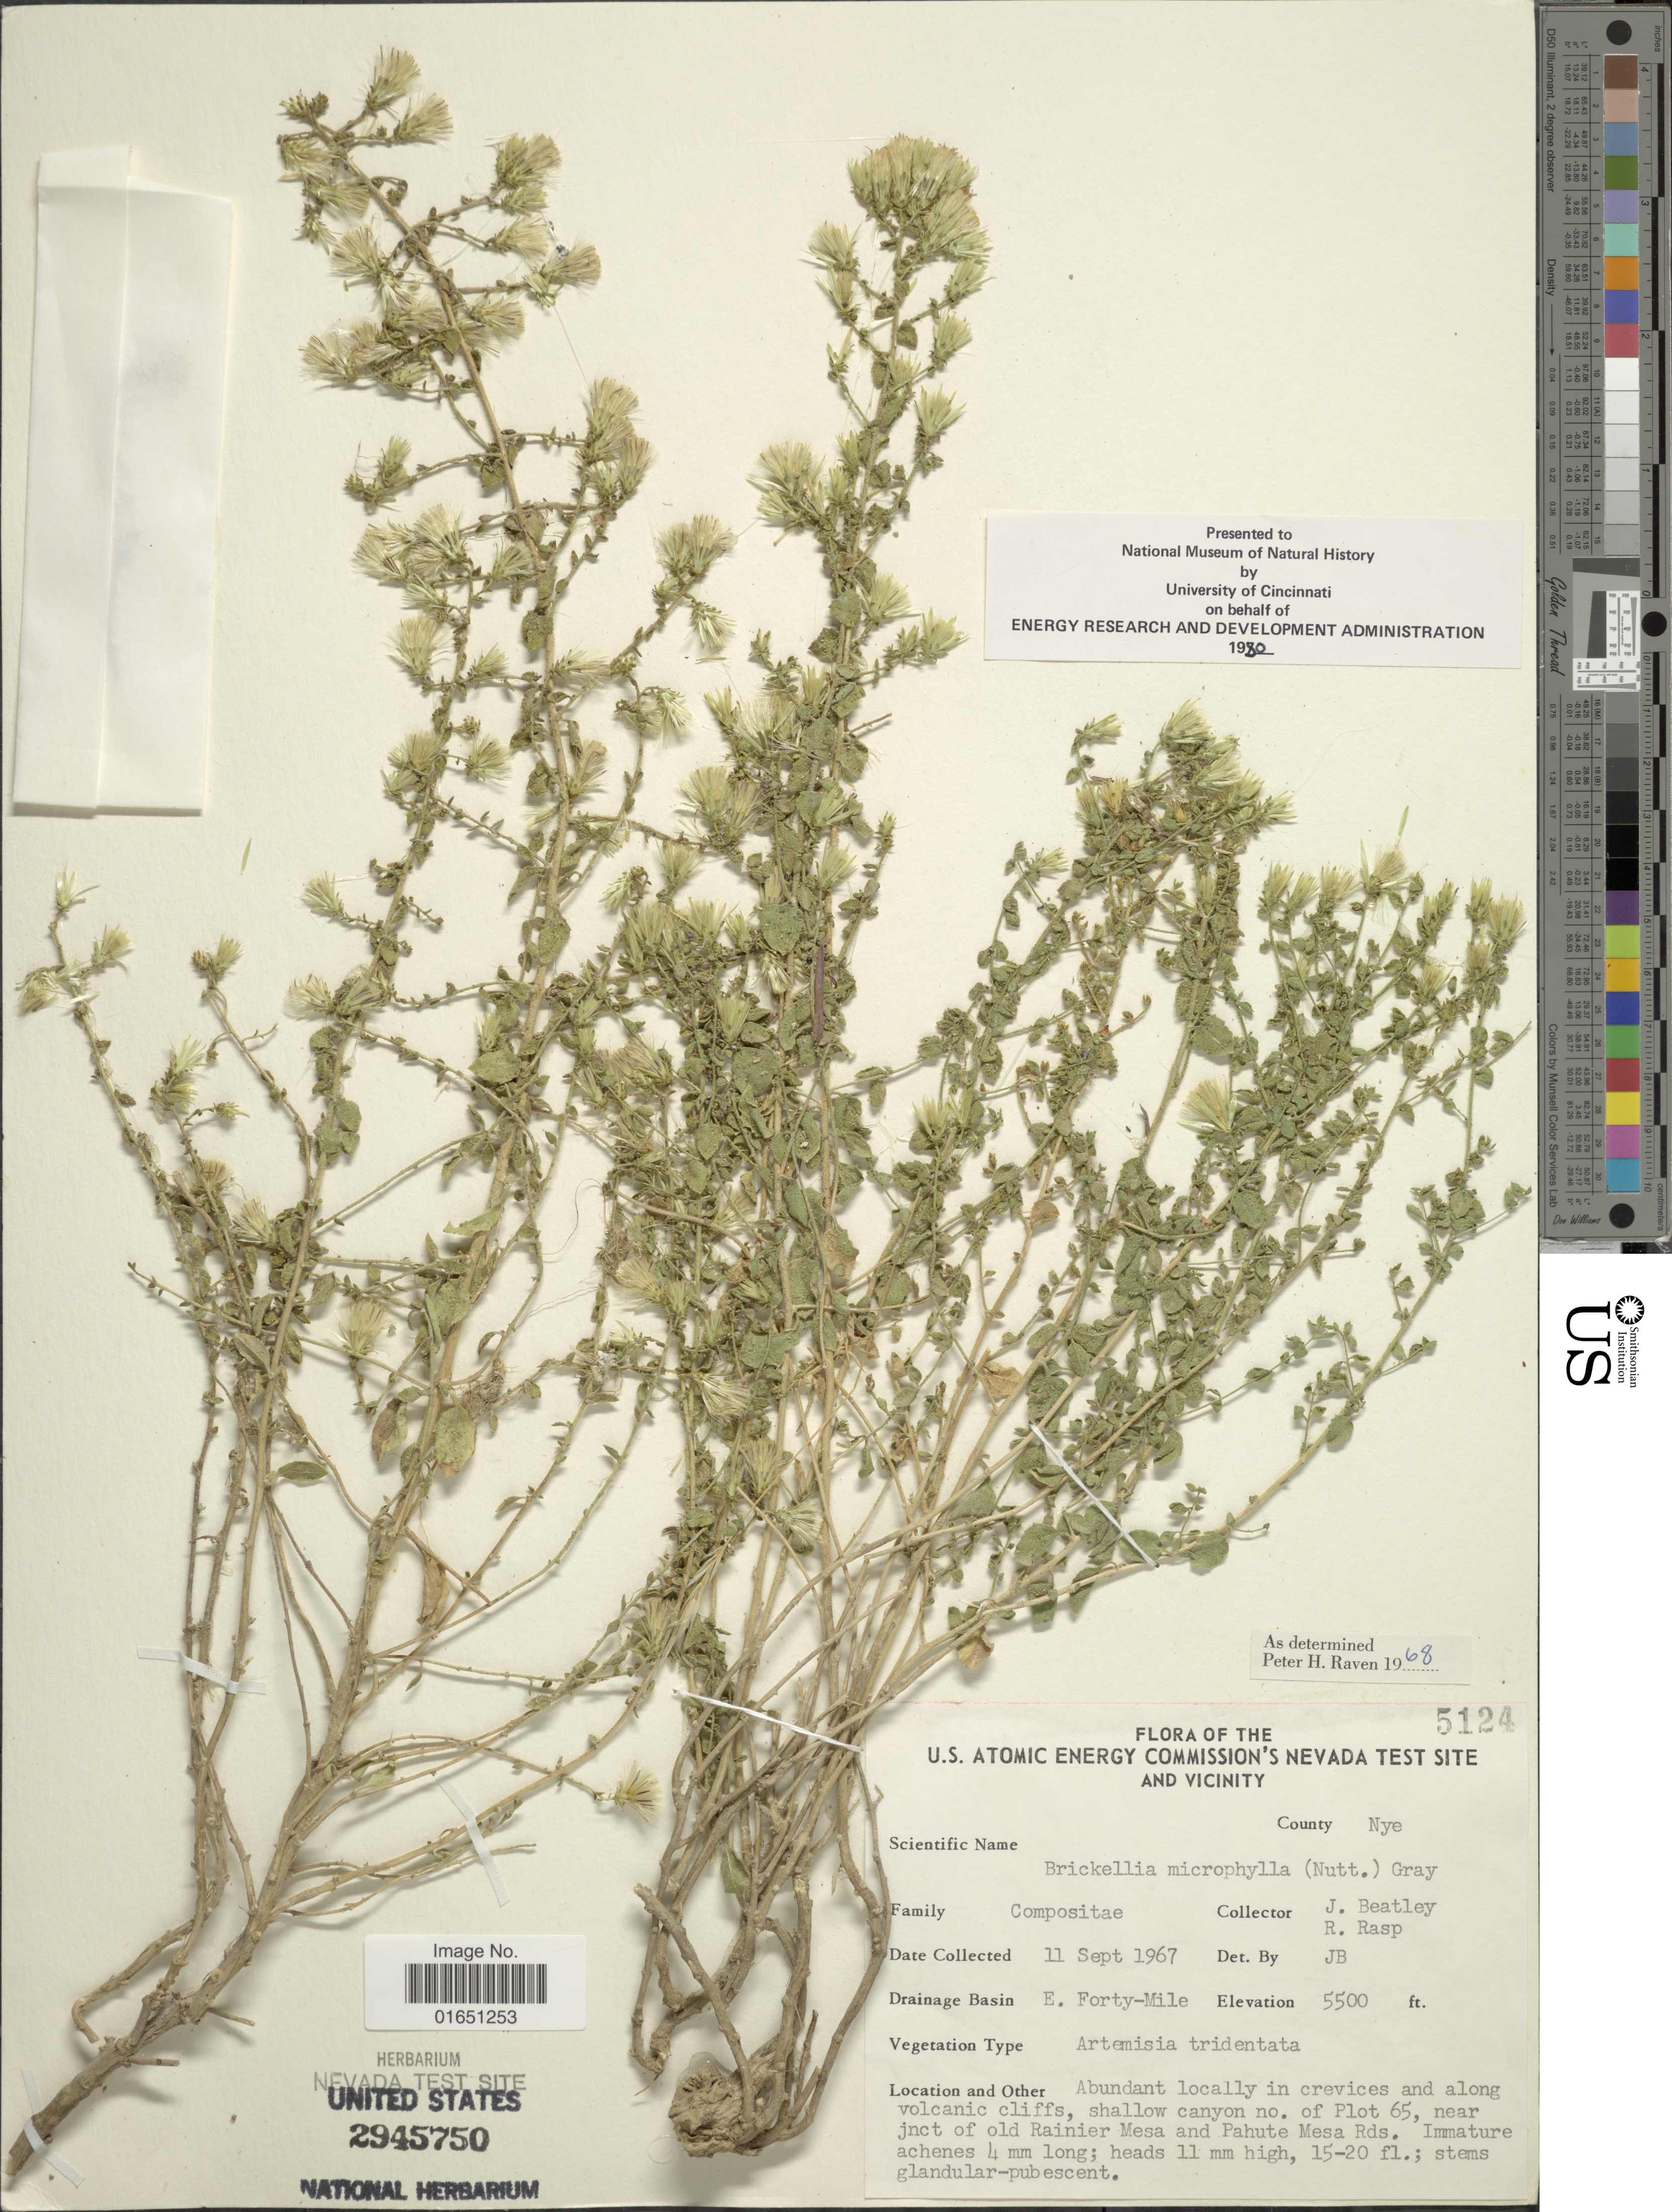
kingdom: Plantae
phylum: Tracheophyta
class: Magnoliopsida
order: Asterales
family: Asteraceae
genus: Brickellia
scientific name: Brickellia microphylla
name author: (Nutt.) A. Gray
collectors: J. C. Beatley & R. Rasp.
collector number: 5124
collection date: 1967-09-11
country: United States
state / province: Nevada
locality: U. S. Atomic Energy Commission's Nevada Test Site and Vicinity, County Nye, Drainage Basin: E. Forty-Mile, Abundant locally in crevices and along volcanic cliffs, shallow canyon no. of Plot 65, near jnct of old Rainier Mesa and Pahute Mesa Rds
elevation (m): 1676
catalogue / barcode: US 2945750